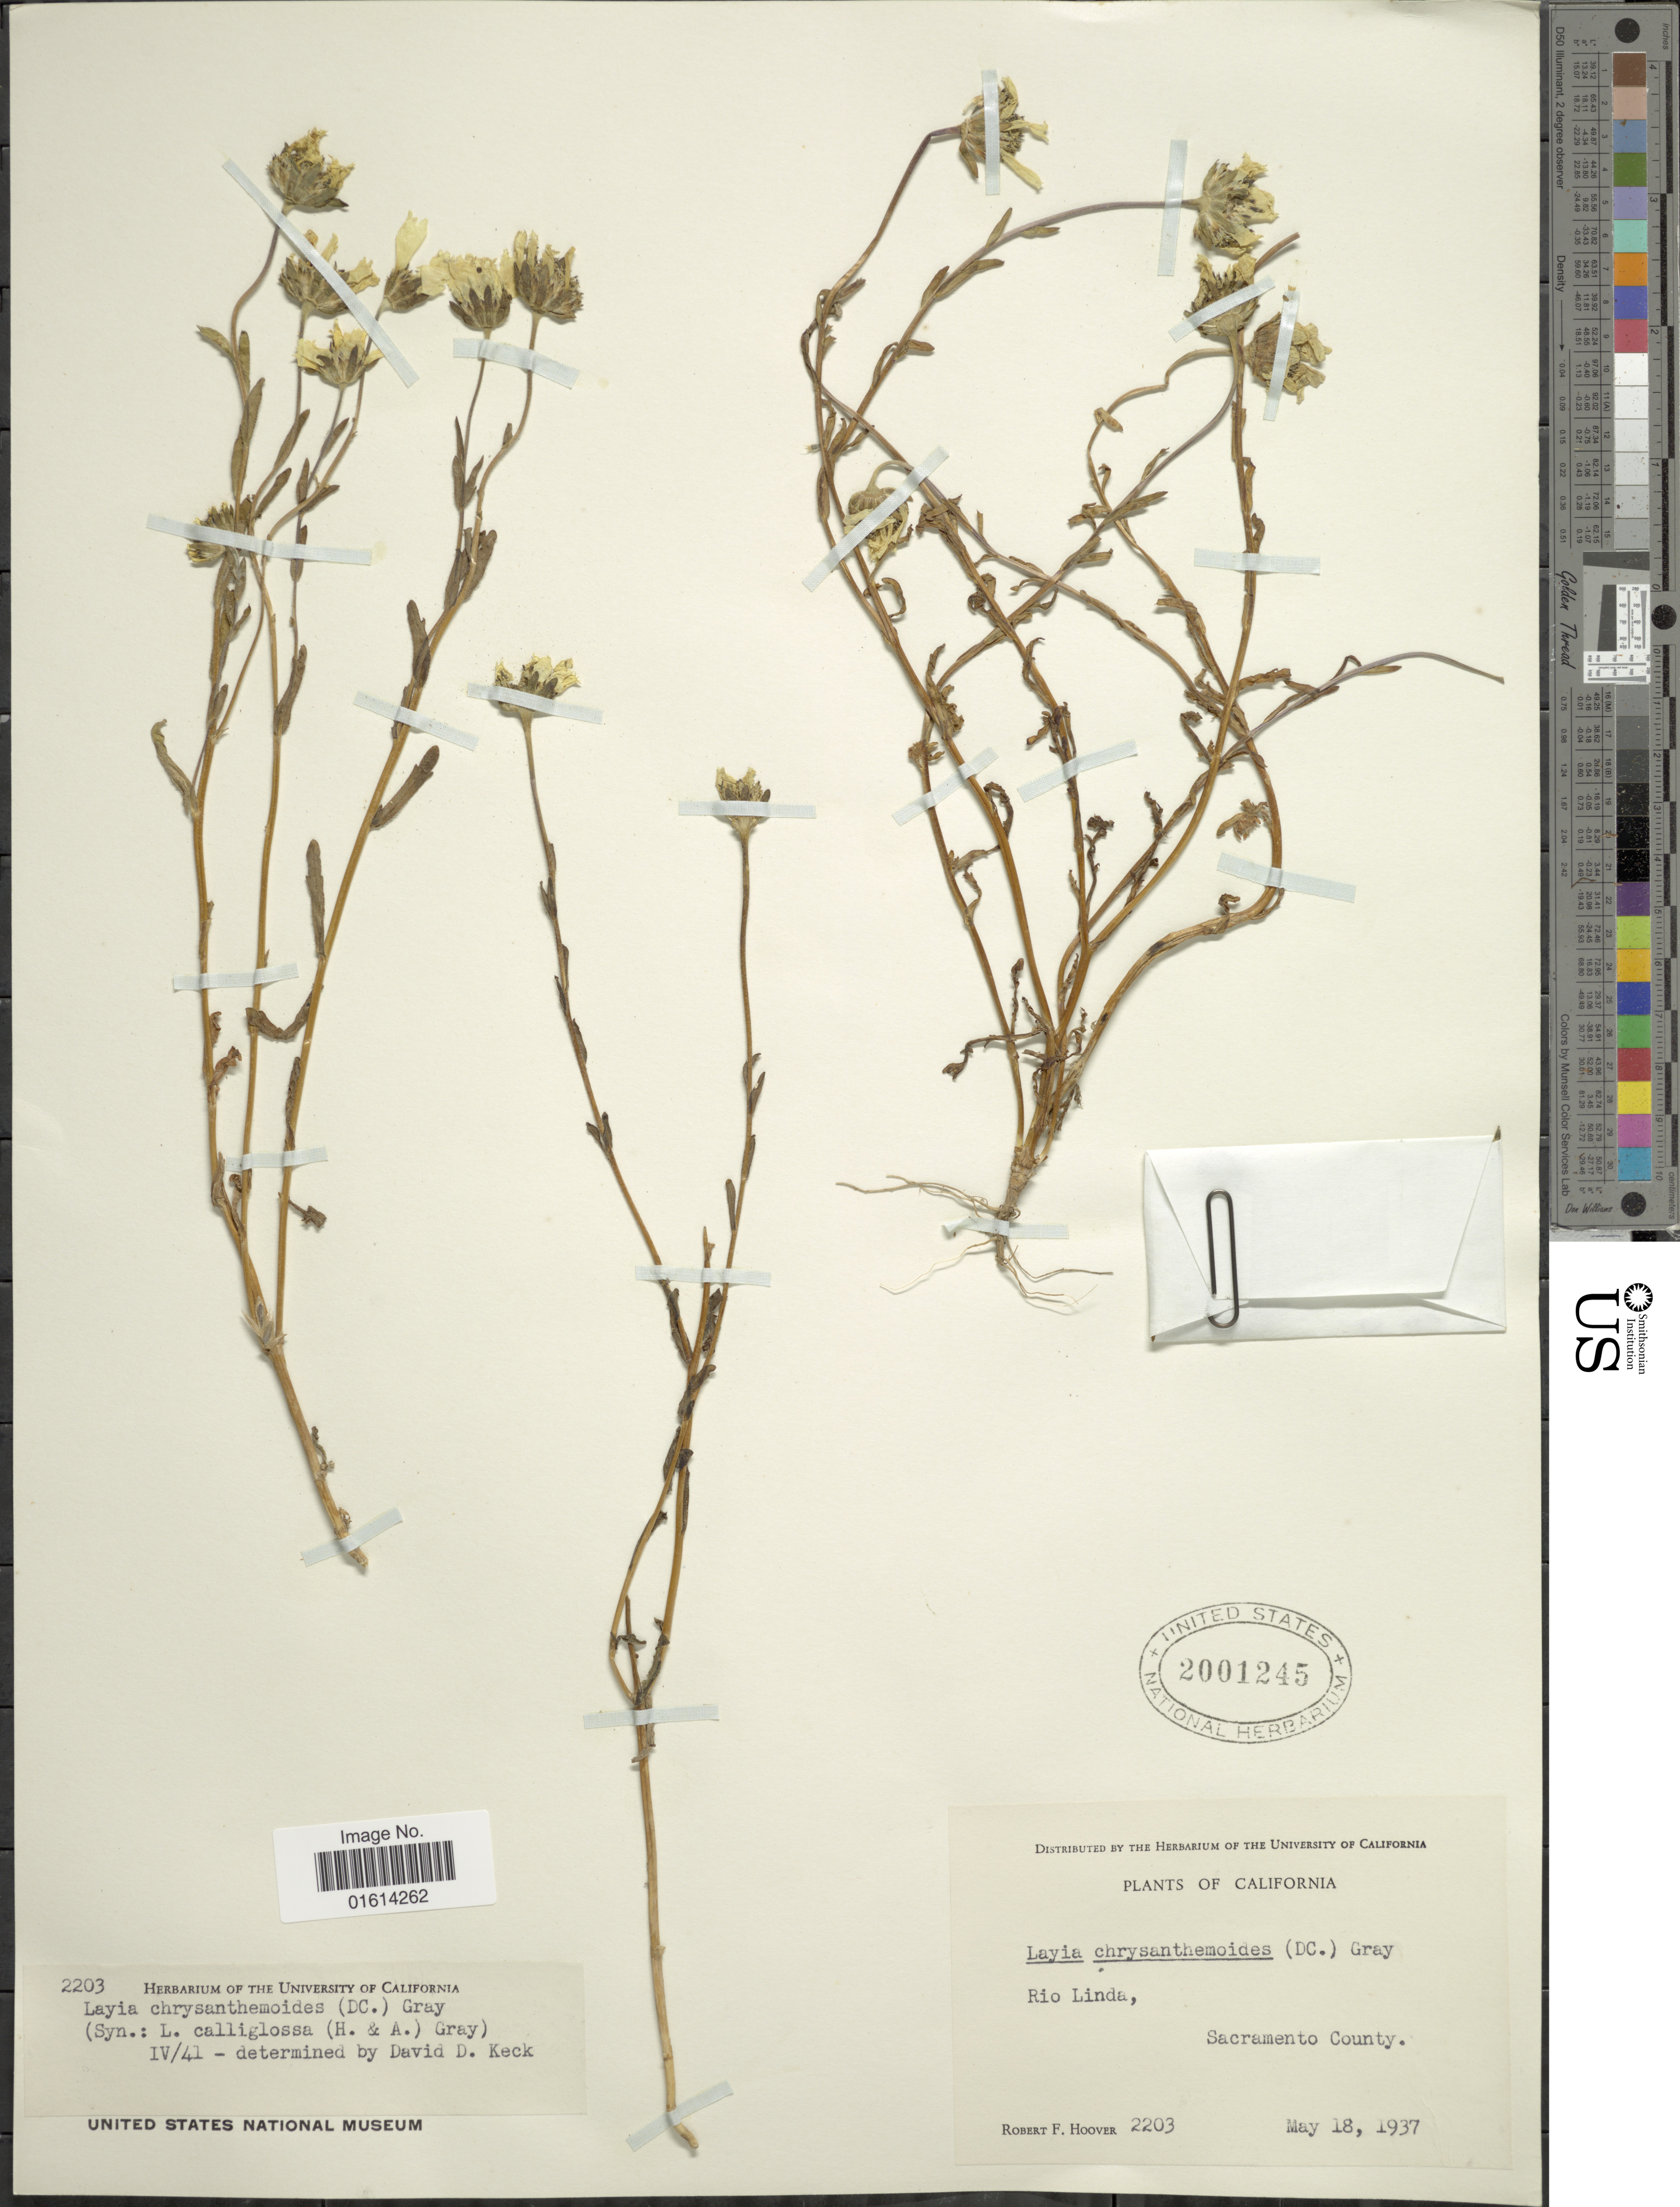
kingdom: Plantae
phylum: Tracheophyta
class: Magnoliopsida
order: Asterales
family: Asteraceae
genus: Layia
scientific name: Layia chrysanthemoides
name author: (DC.) A. Gray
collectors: R. F. Hoover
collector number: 2203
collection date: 1937-05-18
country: United States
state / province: California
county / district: Sacramento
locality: Rio Linda, Sacramento County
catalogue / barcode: US 2001245